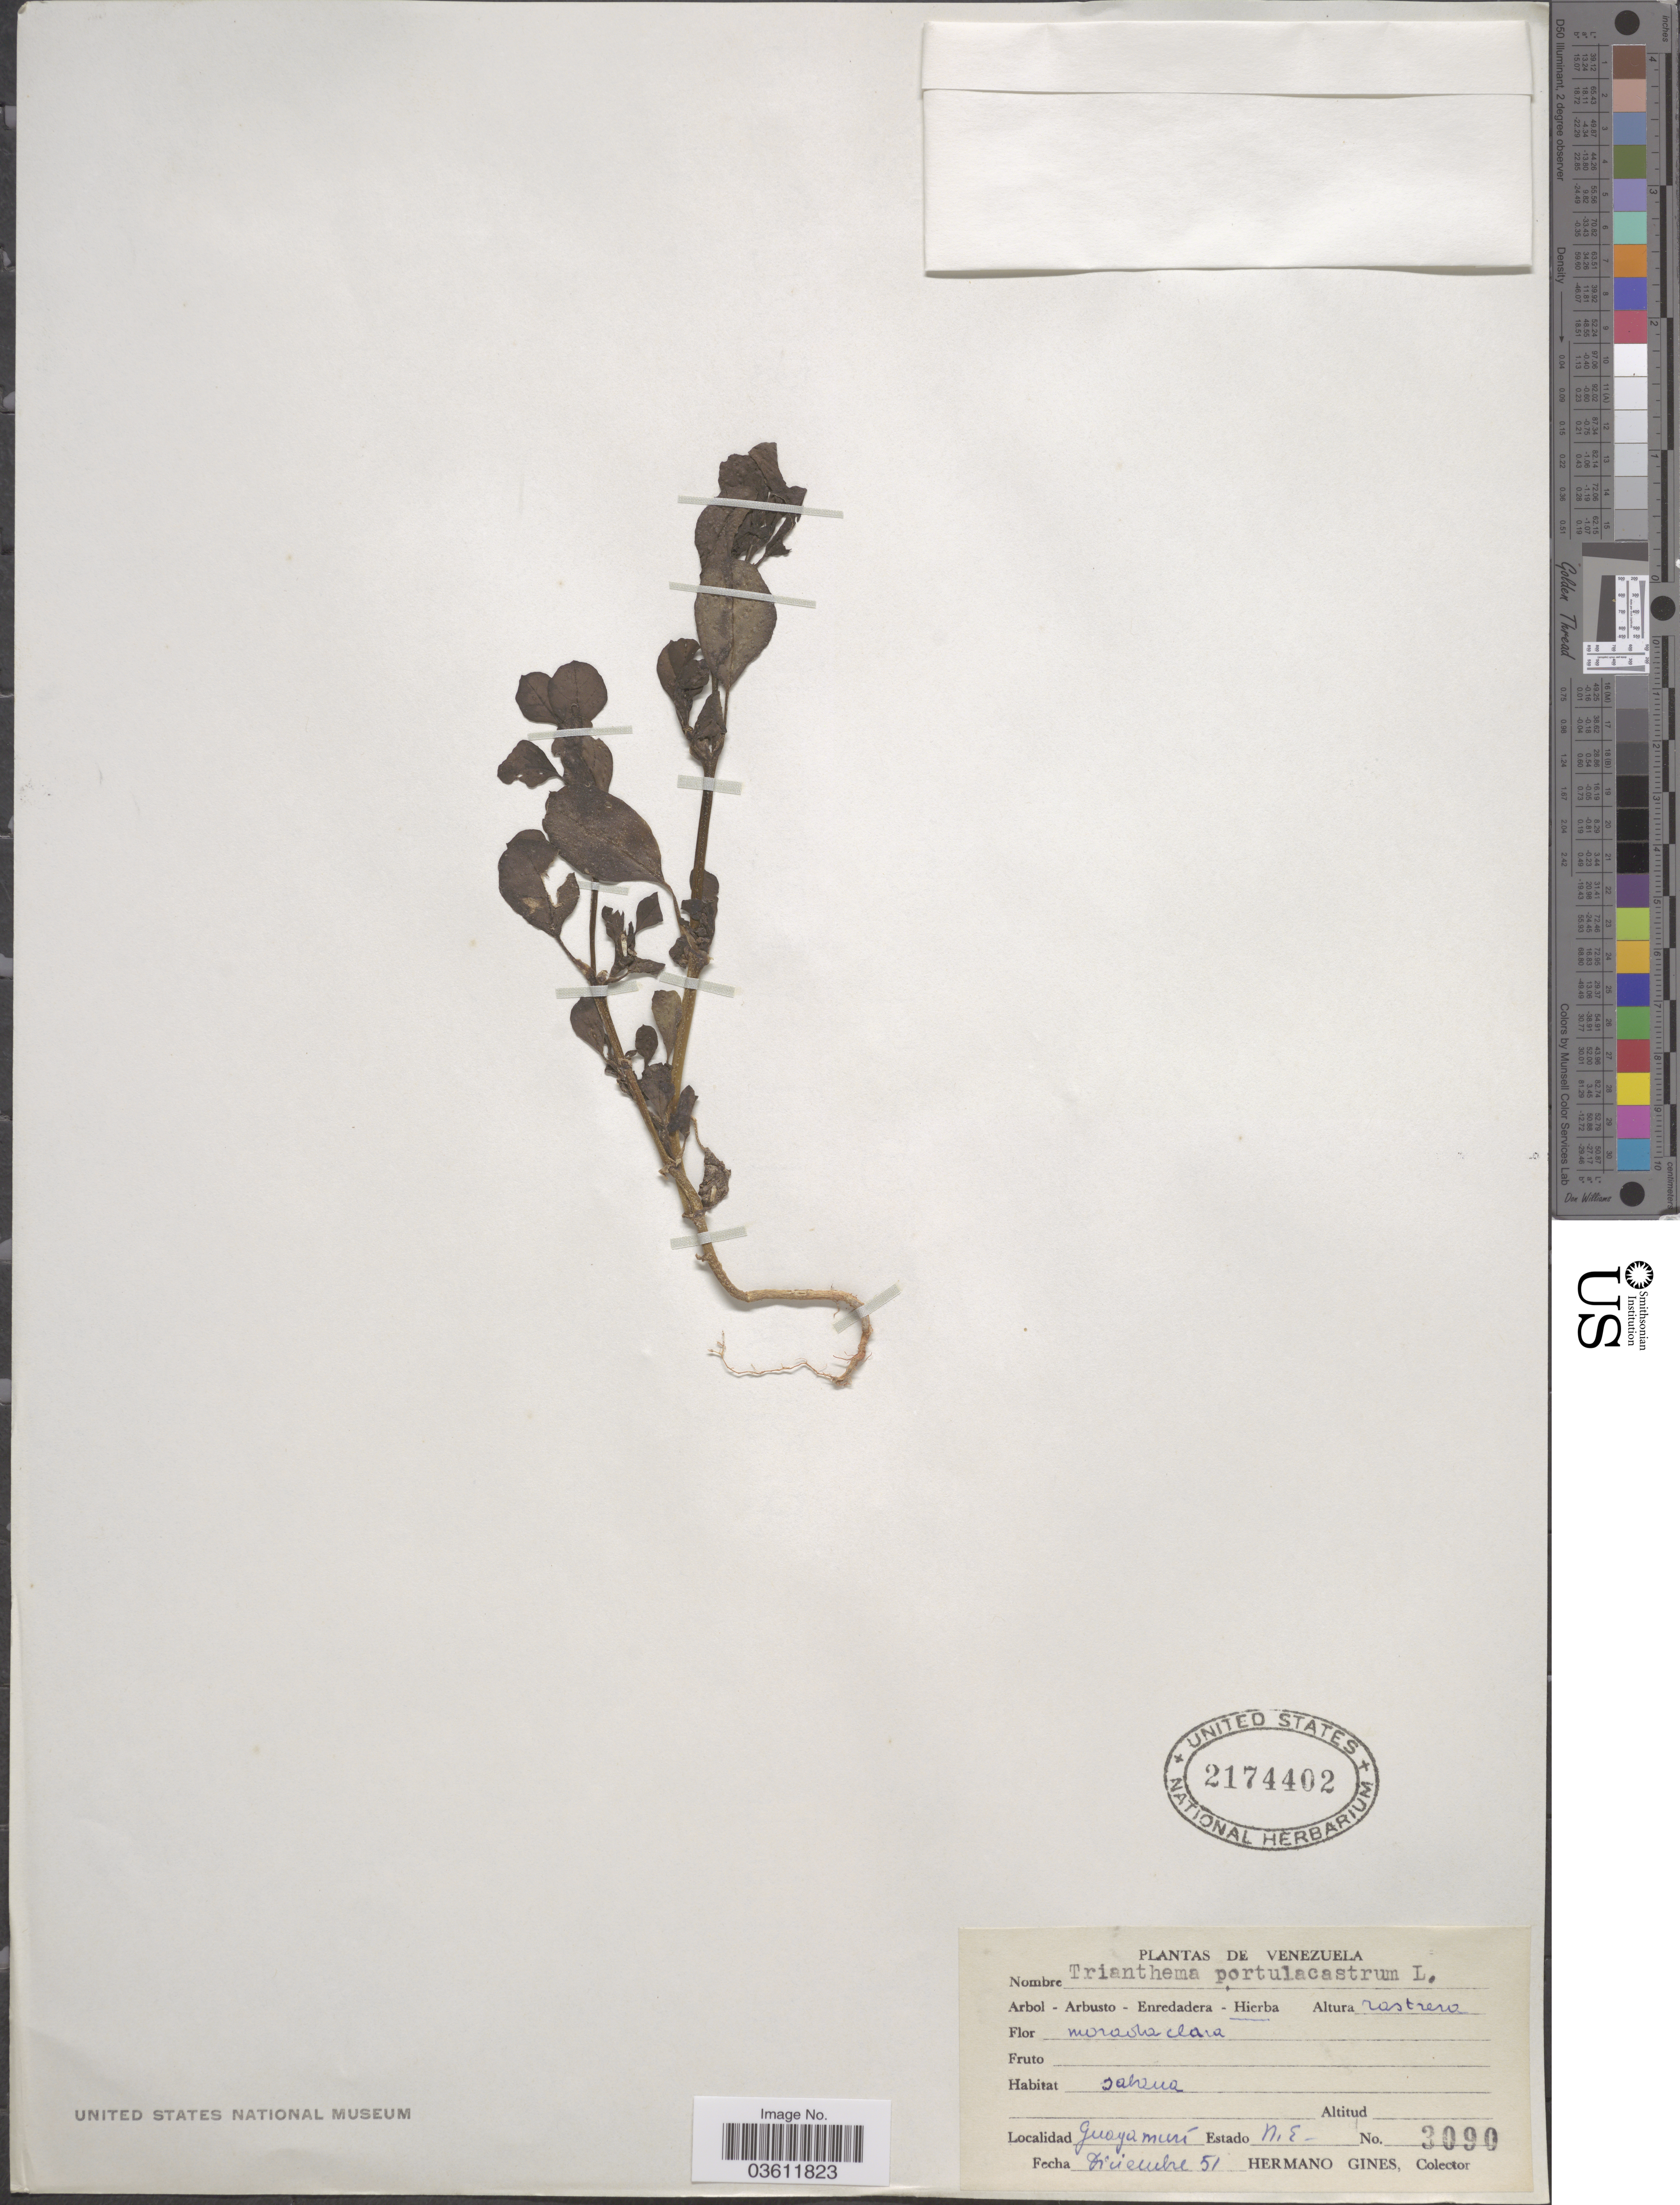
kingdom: Plantae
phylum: Tracheophyta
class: Magnoliopsida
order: Caryophyllales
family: Aizoaceae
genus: Trianthema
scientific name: Trianthema portulacastrum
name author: L.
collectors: Bro. Gines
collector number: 3090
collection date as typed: Transcribed d/m/y: /12/51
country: Venezuela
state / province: Nueva Esparta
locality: Guayamurí.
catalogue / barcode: US 2174402